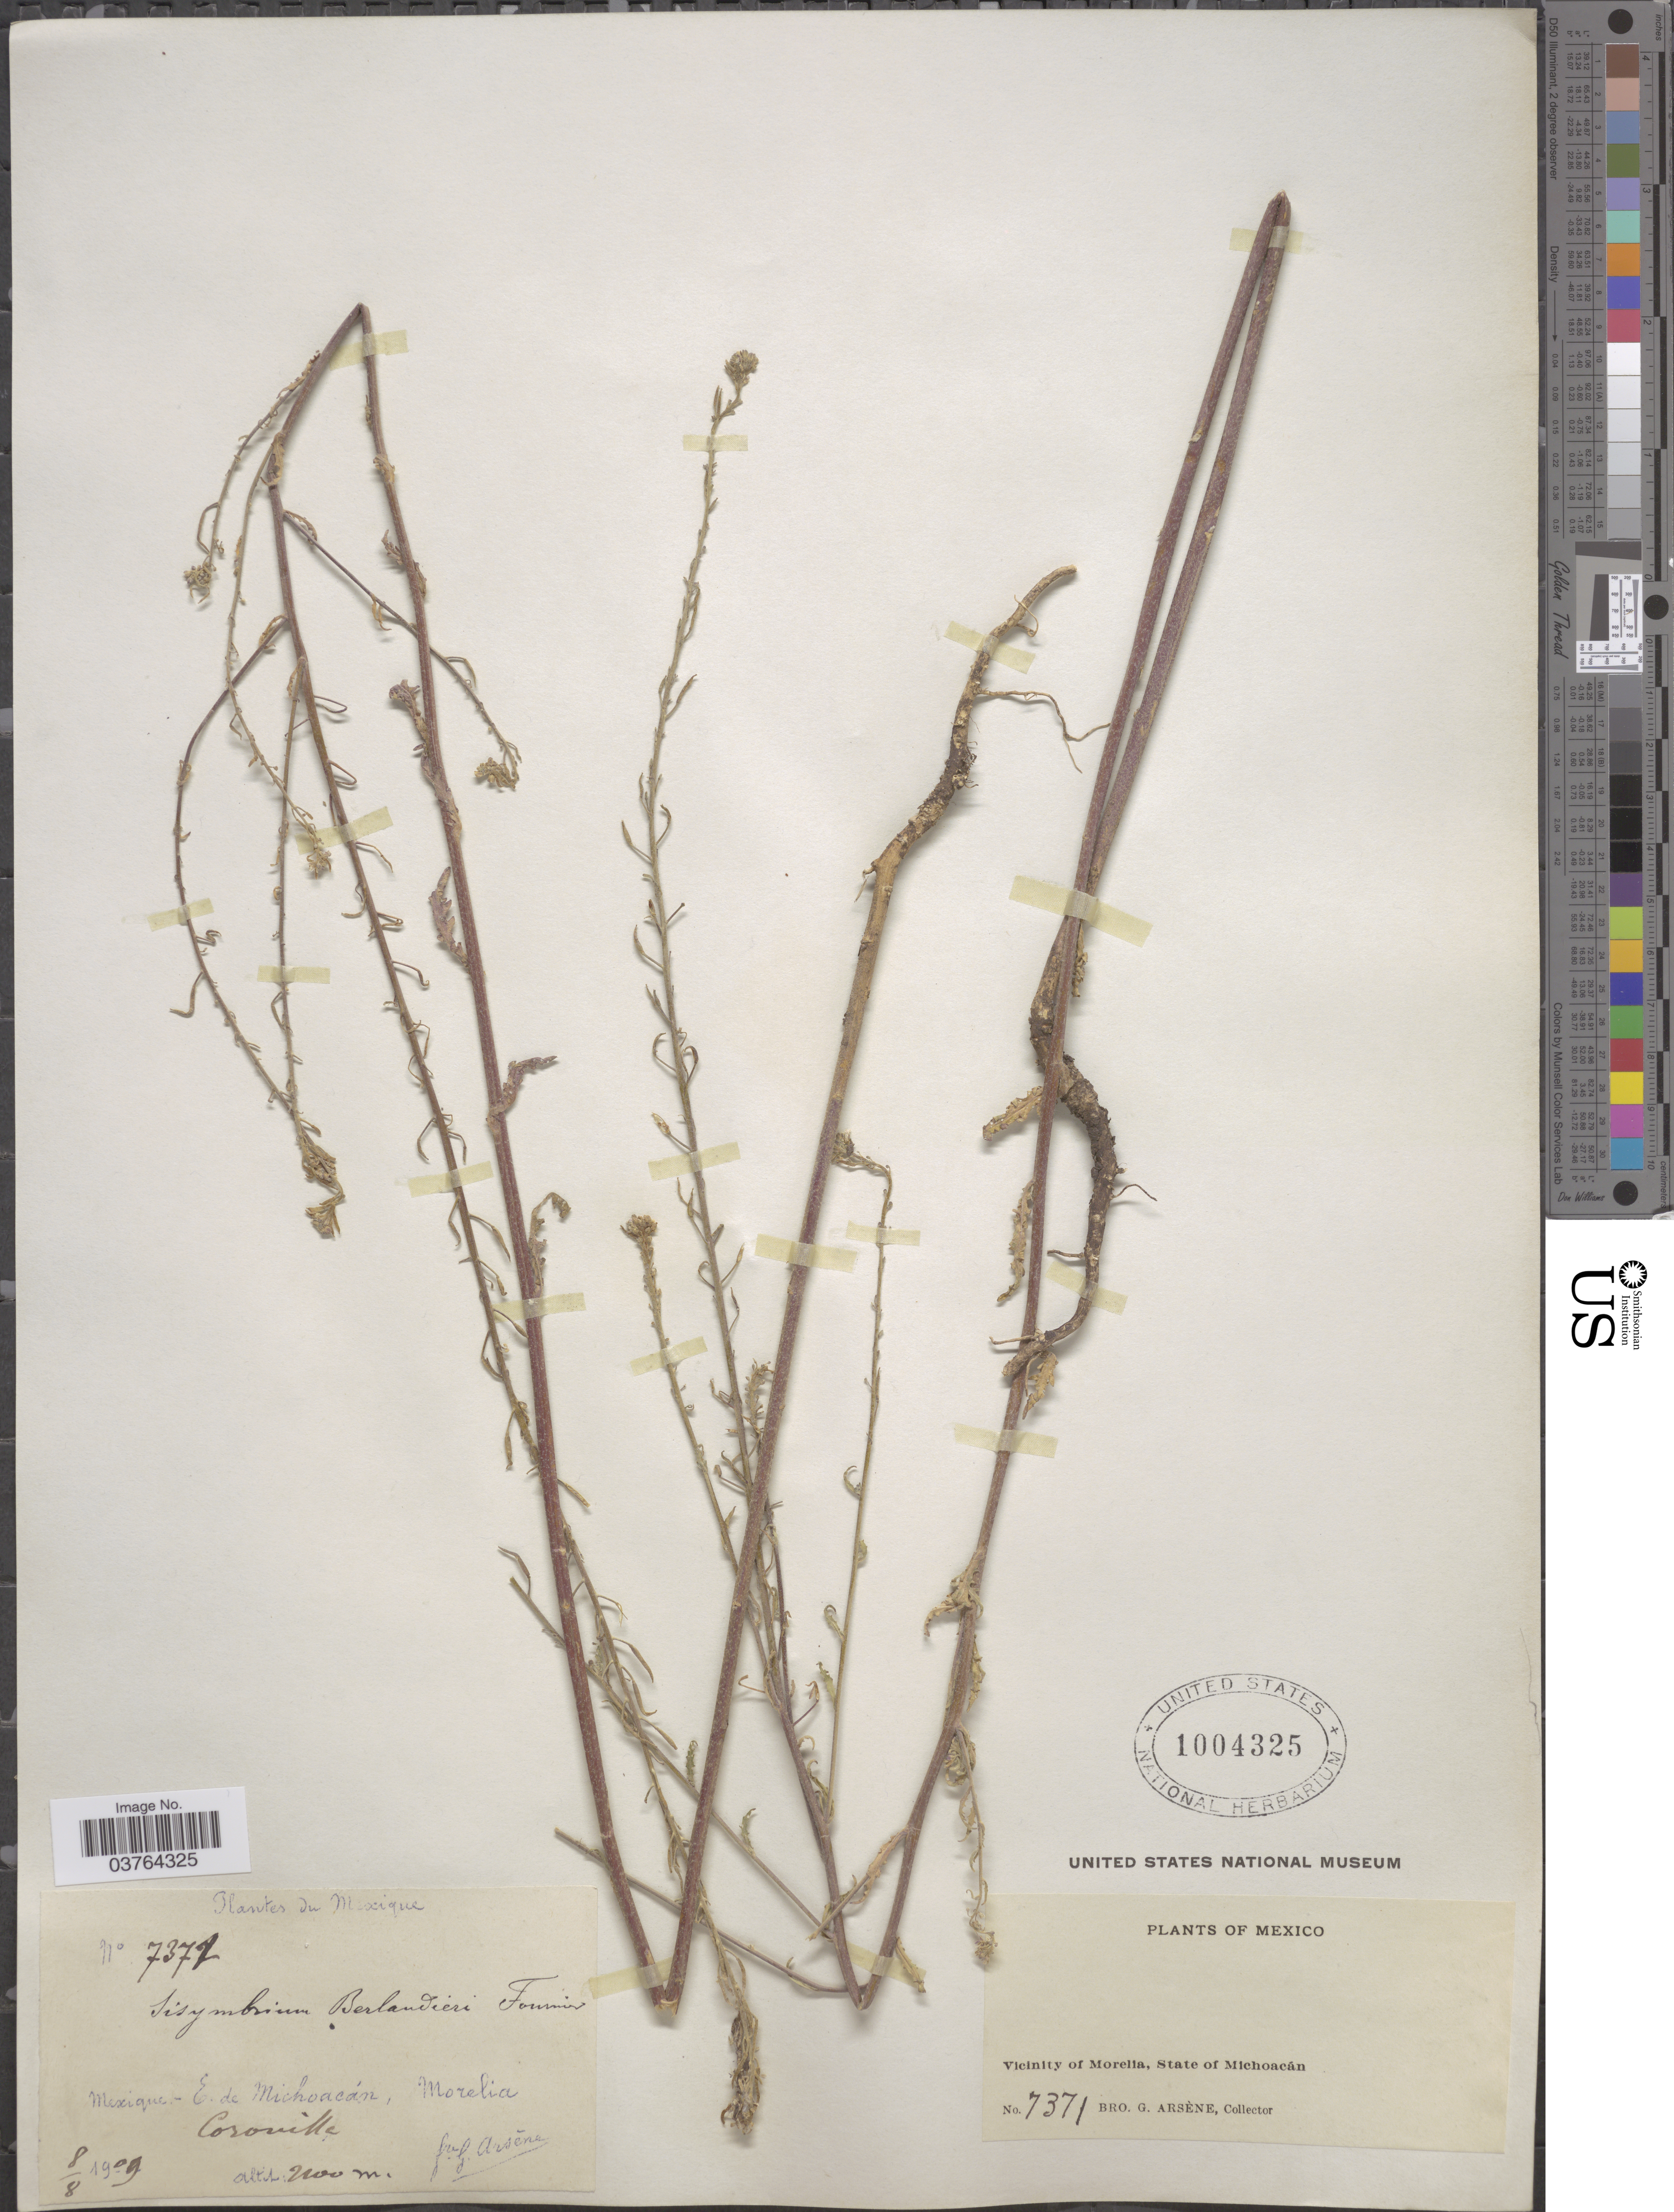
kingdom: Plantae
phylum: Tracheophyta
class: Magnoliopsida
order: Brassicales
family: Brassicaceae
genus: Halimolobos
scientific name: Halimolobos berlandieri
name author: O.E. Schulz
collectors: Bro. G. Arsène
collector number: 7371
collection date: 1909-08-08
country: Mexico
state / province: Michoacán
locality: Coronilla - Vicinity of Morelia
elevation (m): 2100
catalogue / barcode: US 1004325